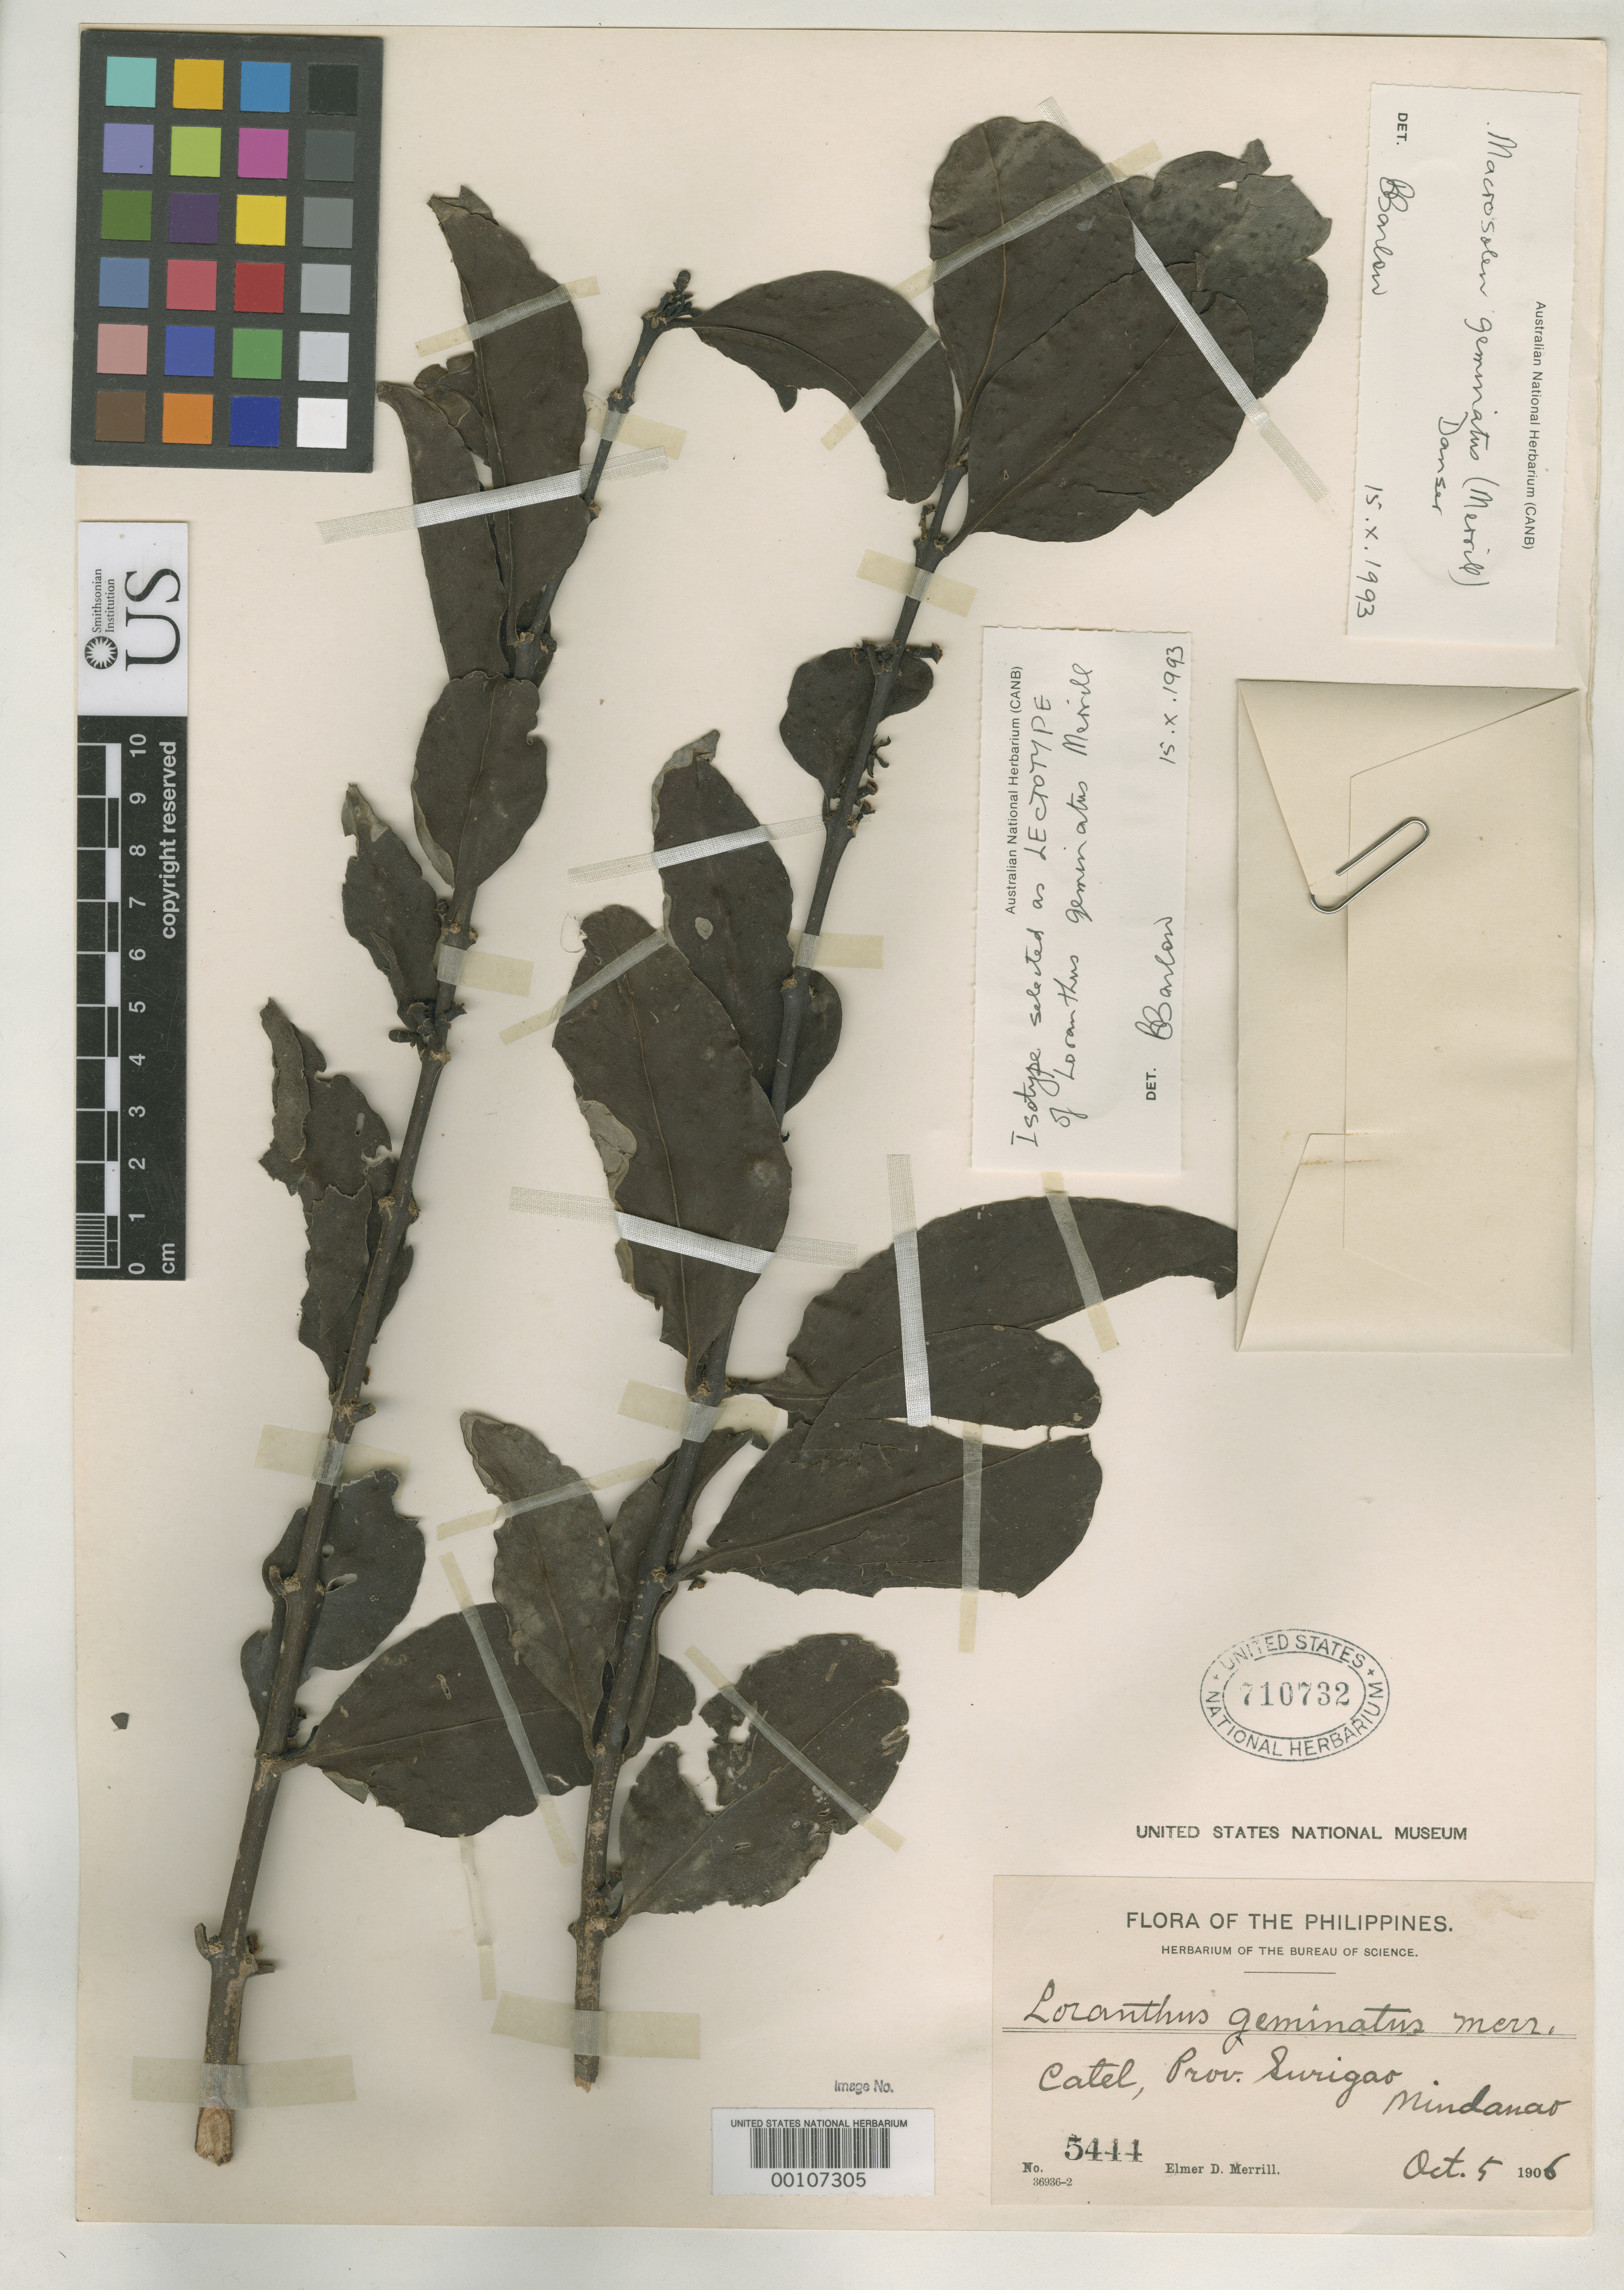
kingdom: Plantae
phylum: Tracheophyta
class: Magnoliopsida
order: Santalales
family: Loranthaceae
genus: Loranthus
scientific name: Loranthus geminatus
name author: Merr.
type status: Isotype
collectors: E. D. Merrill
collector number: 5444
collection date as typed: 05 Oct 1906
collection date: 1906-10-05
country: Philippines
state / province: Caraga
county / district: Surigao del Norte / Surigao del Sur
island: Mindanao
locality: Catel.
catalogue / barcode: US 710732